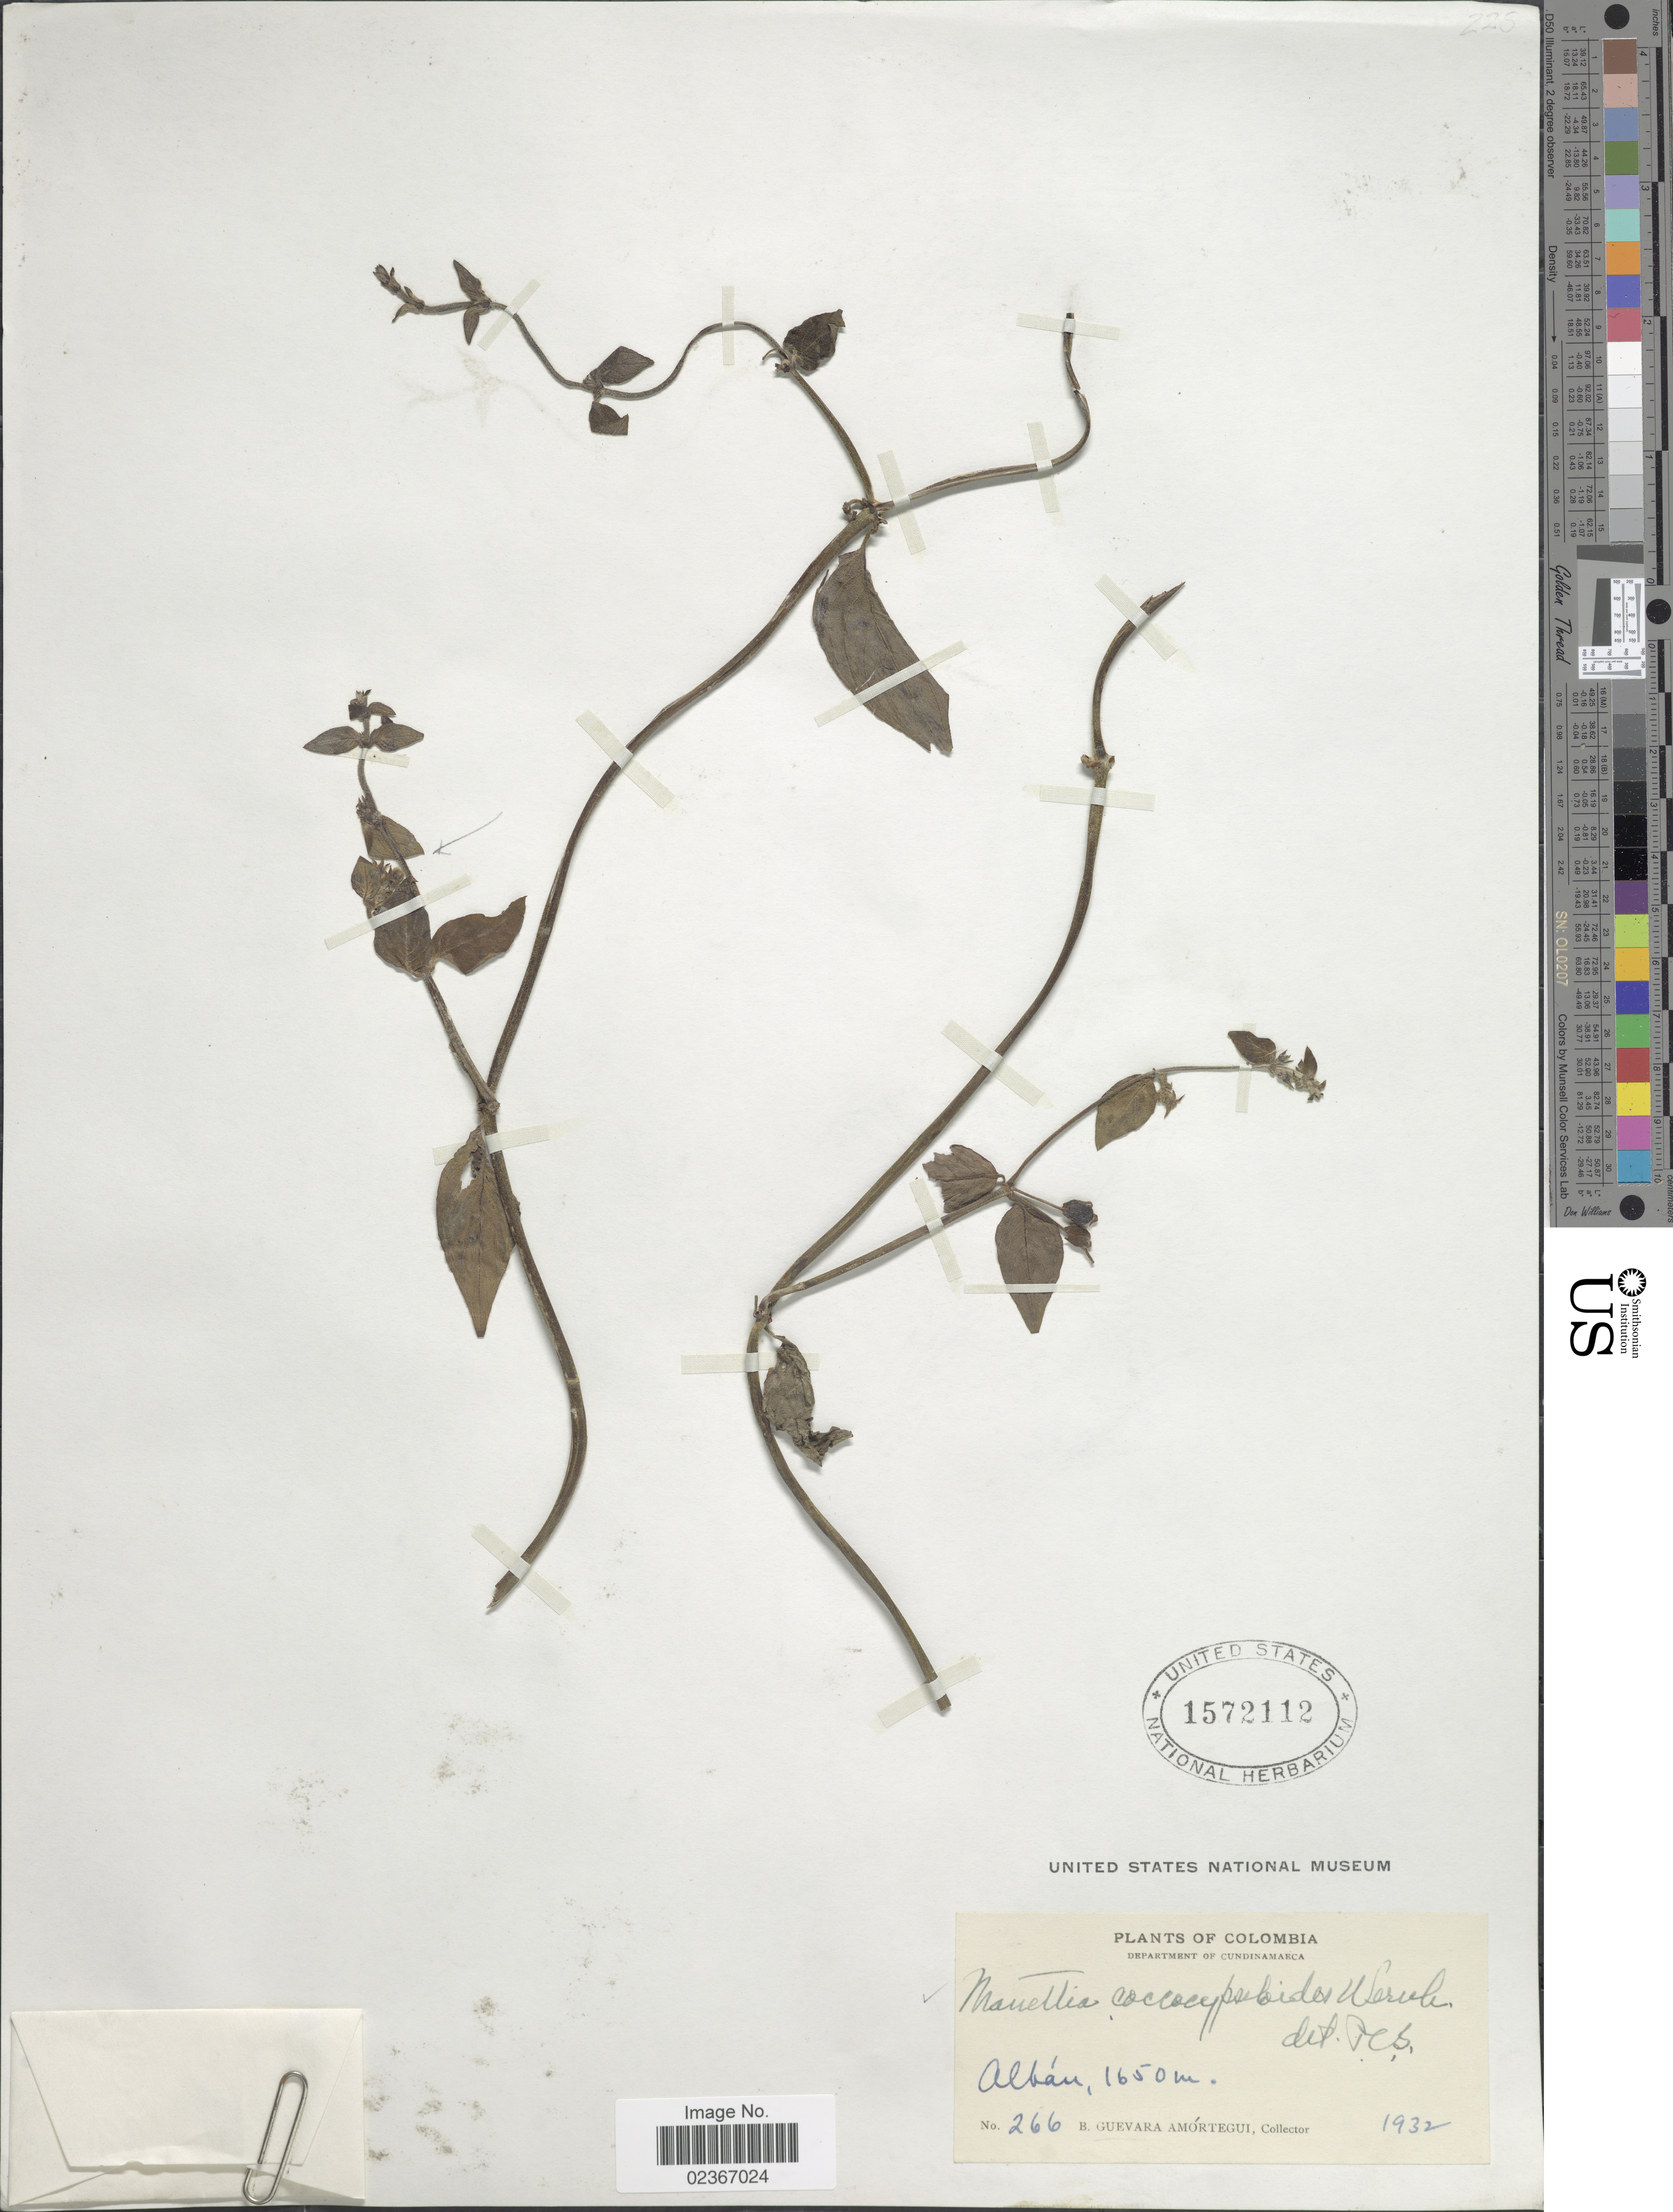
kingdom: Plantae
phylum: Tracheophyta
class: Magnoliopsida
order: Gentianales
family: Rubiaceae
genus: Manettia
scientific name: Manettia coccocypseloides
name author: Wernham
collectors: B. Guevara Amortegui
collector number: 266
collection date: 1932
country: Colombia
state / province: Cundinamarca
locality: Department of Cundinamarca. Alban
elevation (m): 1650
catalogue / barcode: US 1572112